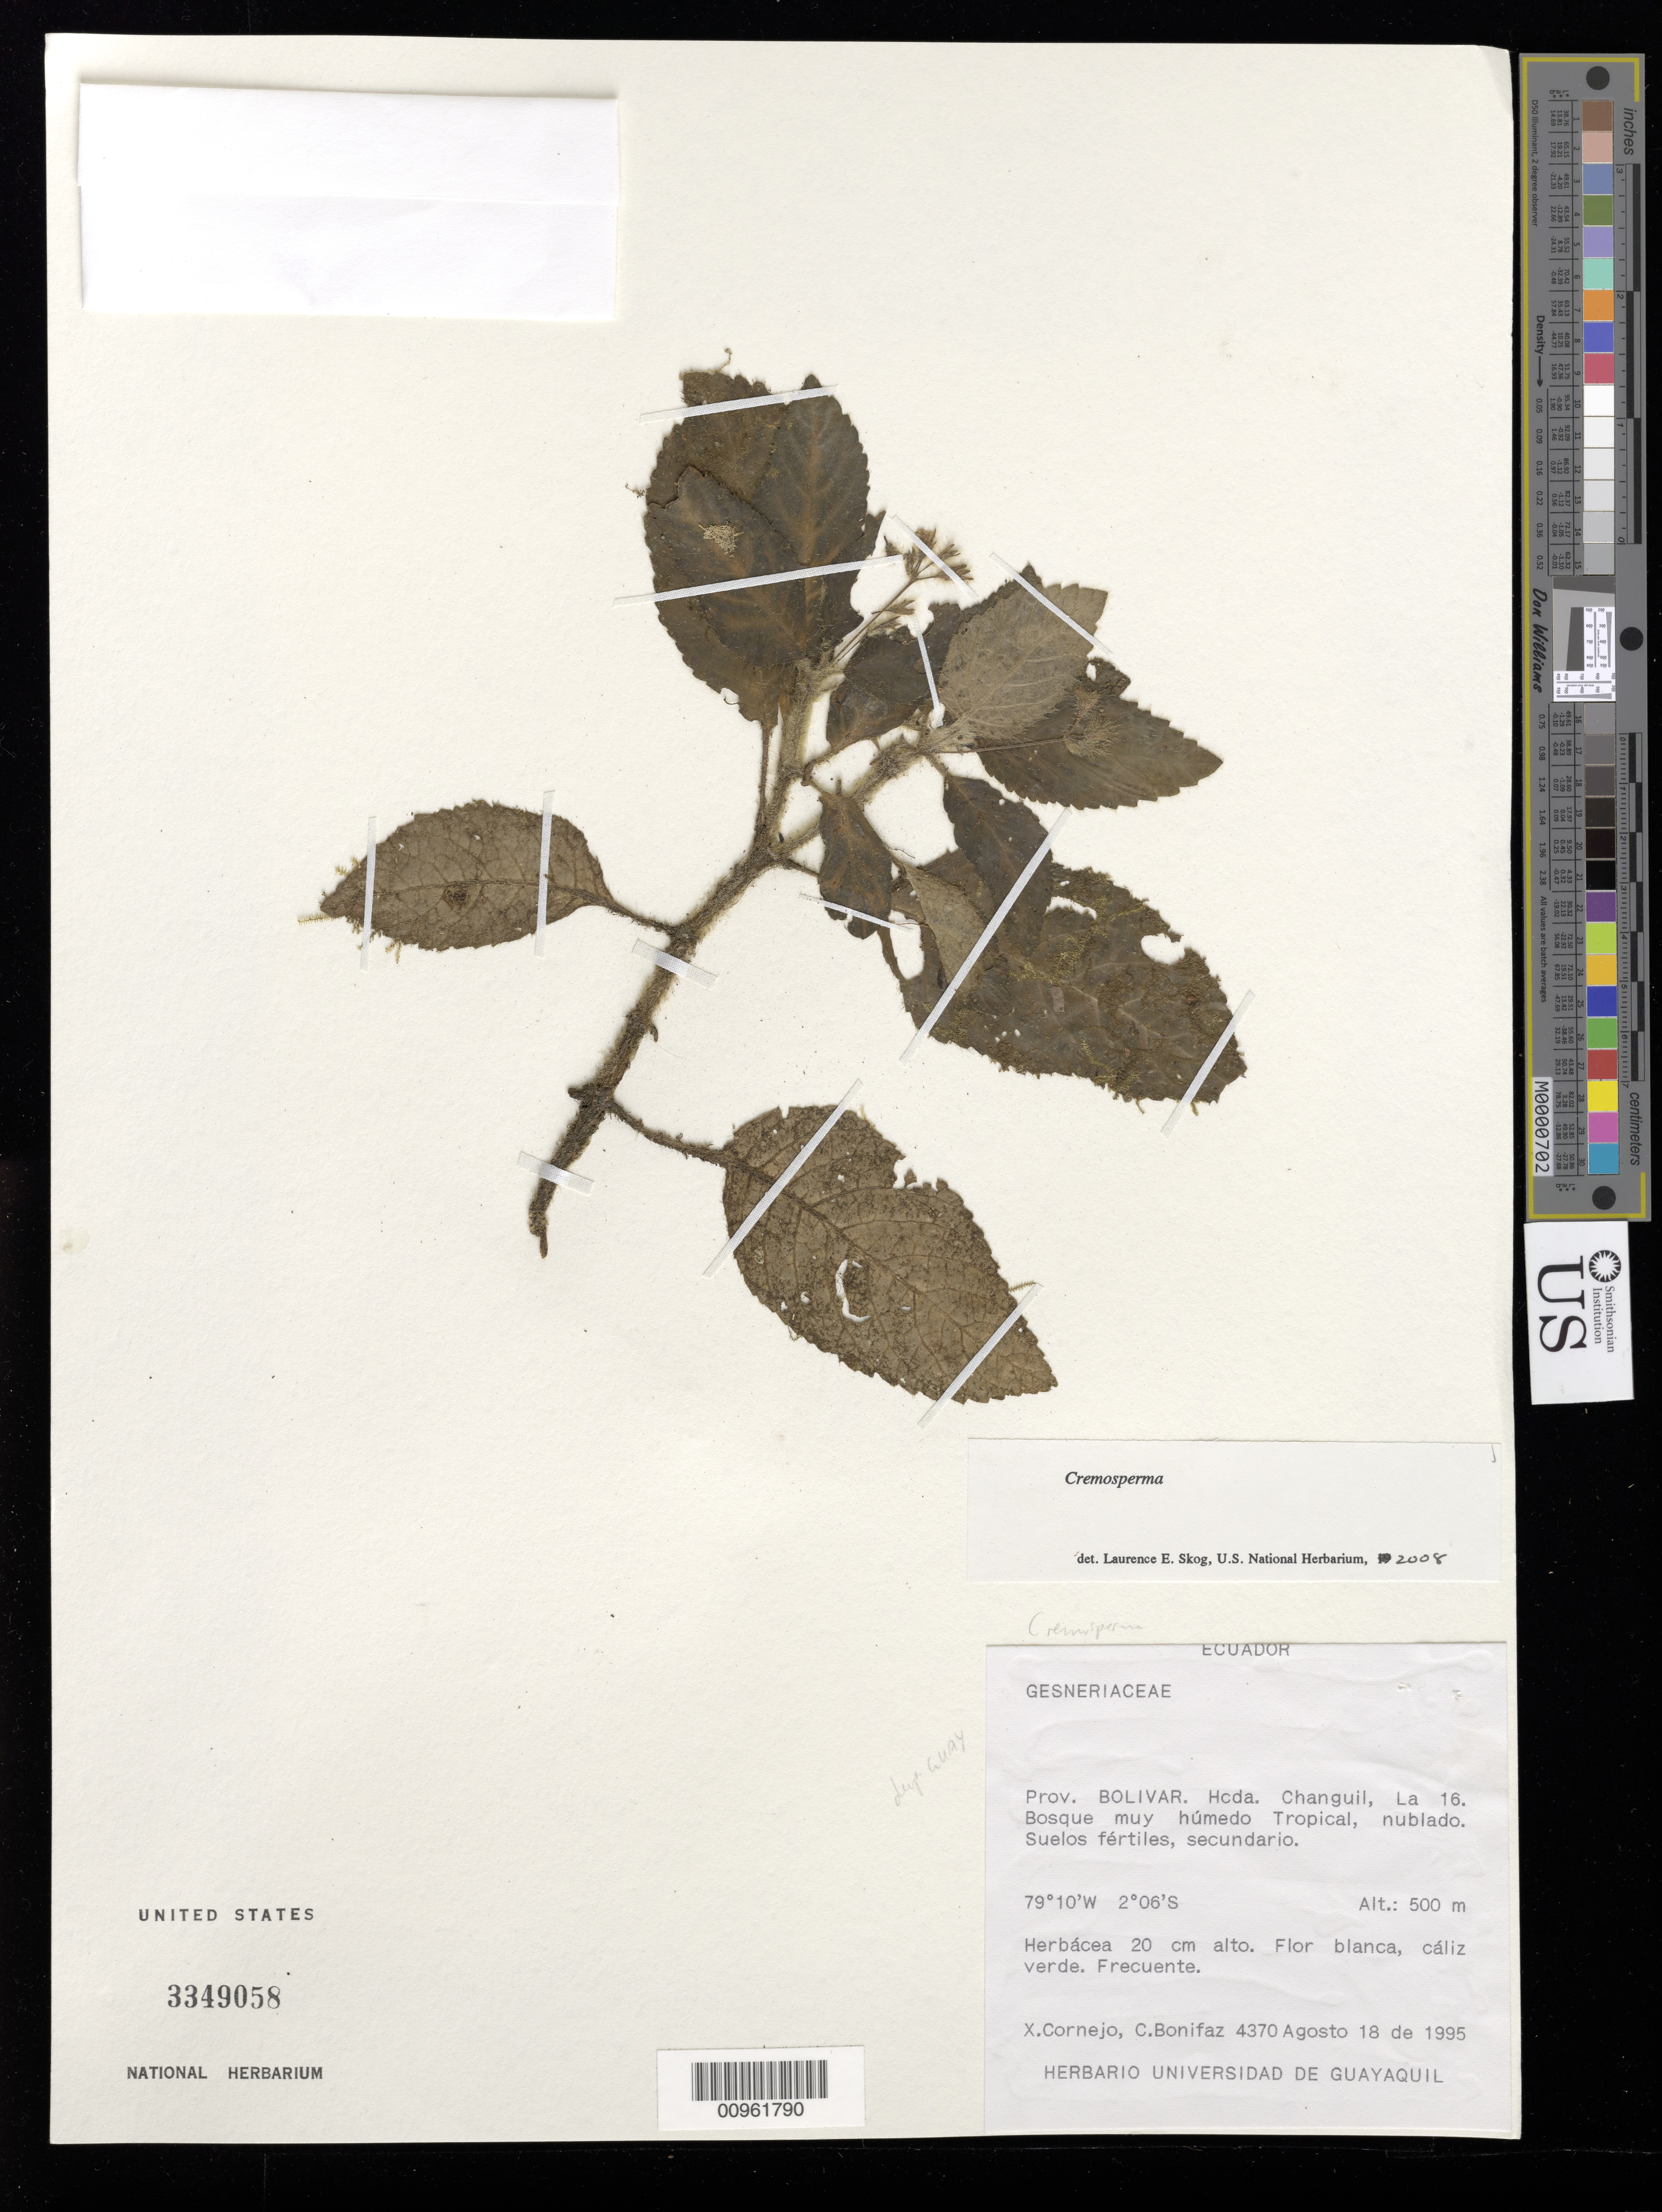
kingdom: Plantae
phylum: Tracheophyta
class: Magnoliopsida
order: Lamiales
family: Gesneriaceae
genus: Cremosperma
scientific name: Cremosperma sp.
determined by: Skog, Laurence E.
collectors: X. F. Cornejo & C. Bonifaz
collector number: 4370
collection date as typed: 18 Aug 1995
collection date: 1995-08-18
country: Ecuador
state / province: Bolivar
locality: Prov. Bolivar. Hcda. Changuil, La 16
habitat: Bosque muy húmedo tropical, nublado; suelos fértiles, secundario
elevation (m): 500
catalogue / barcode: US 3349058